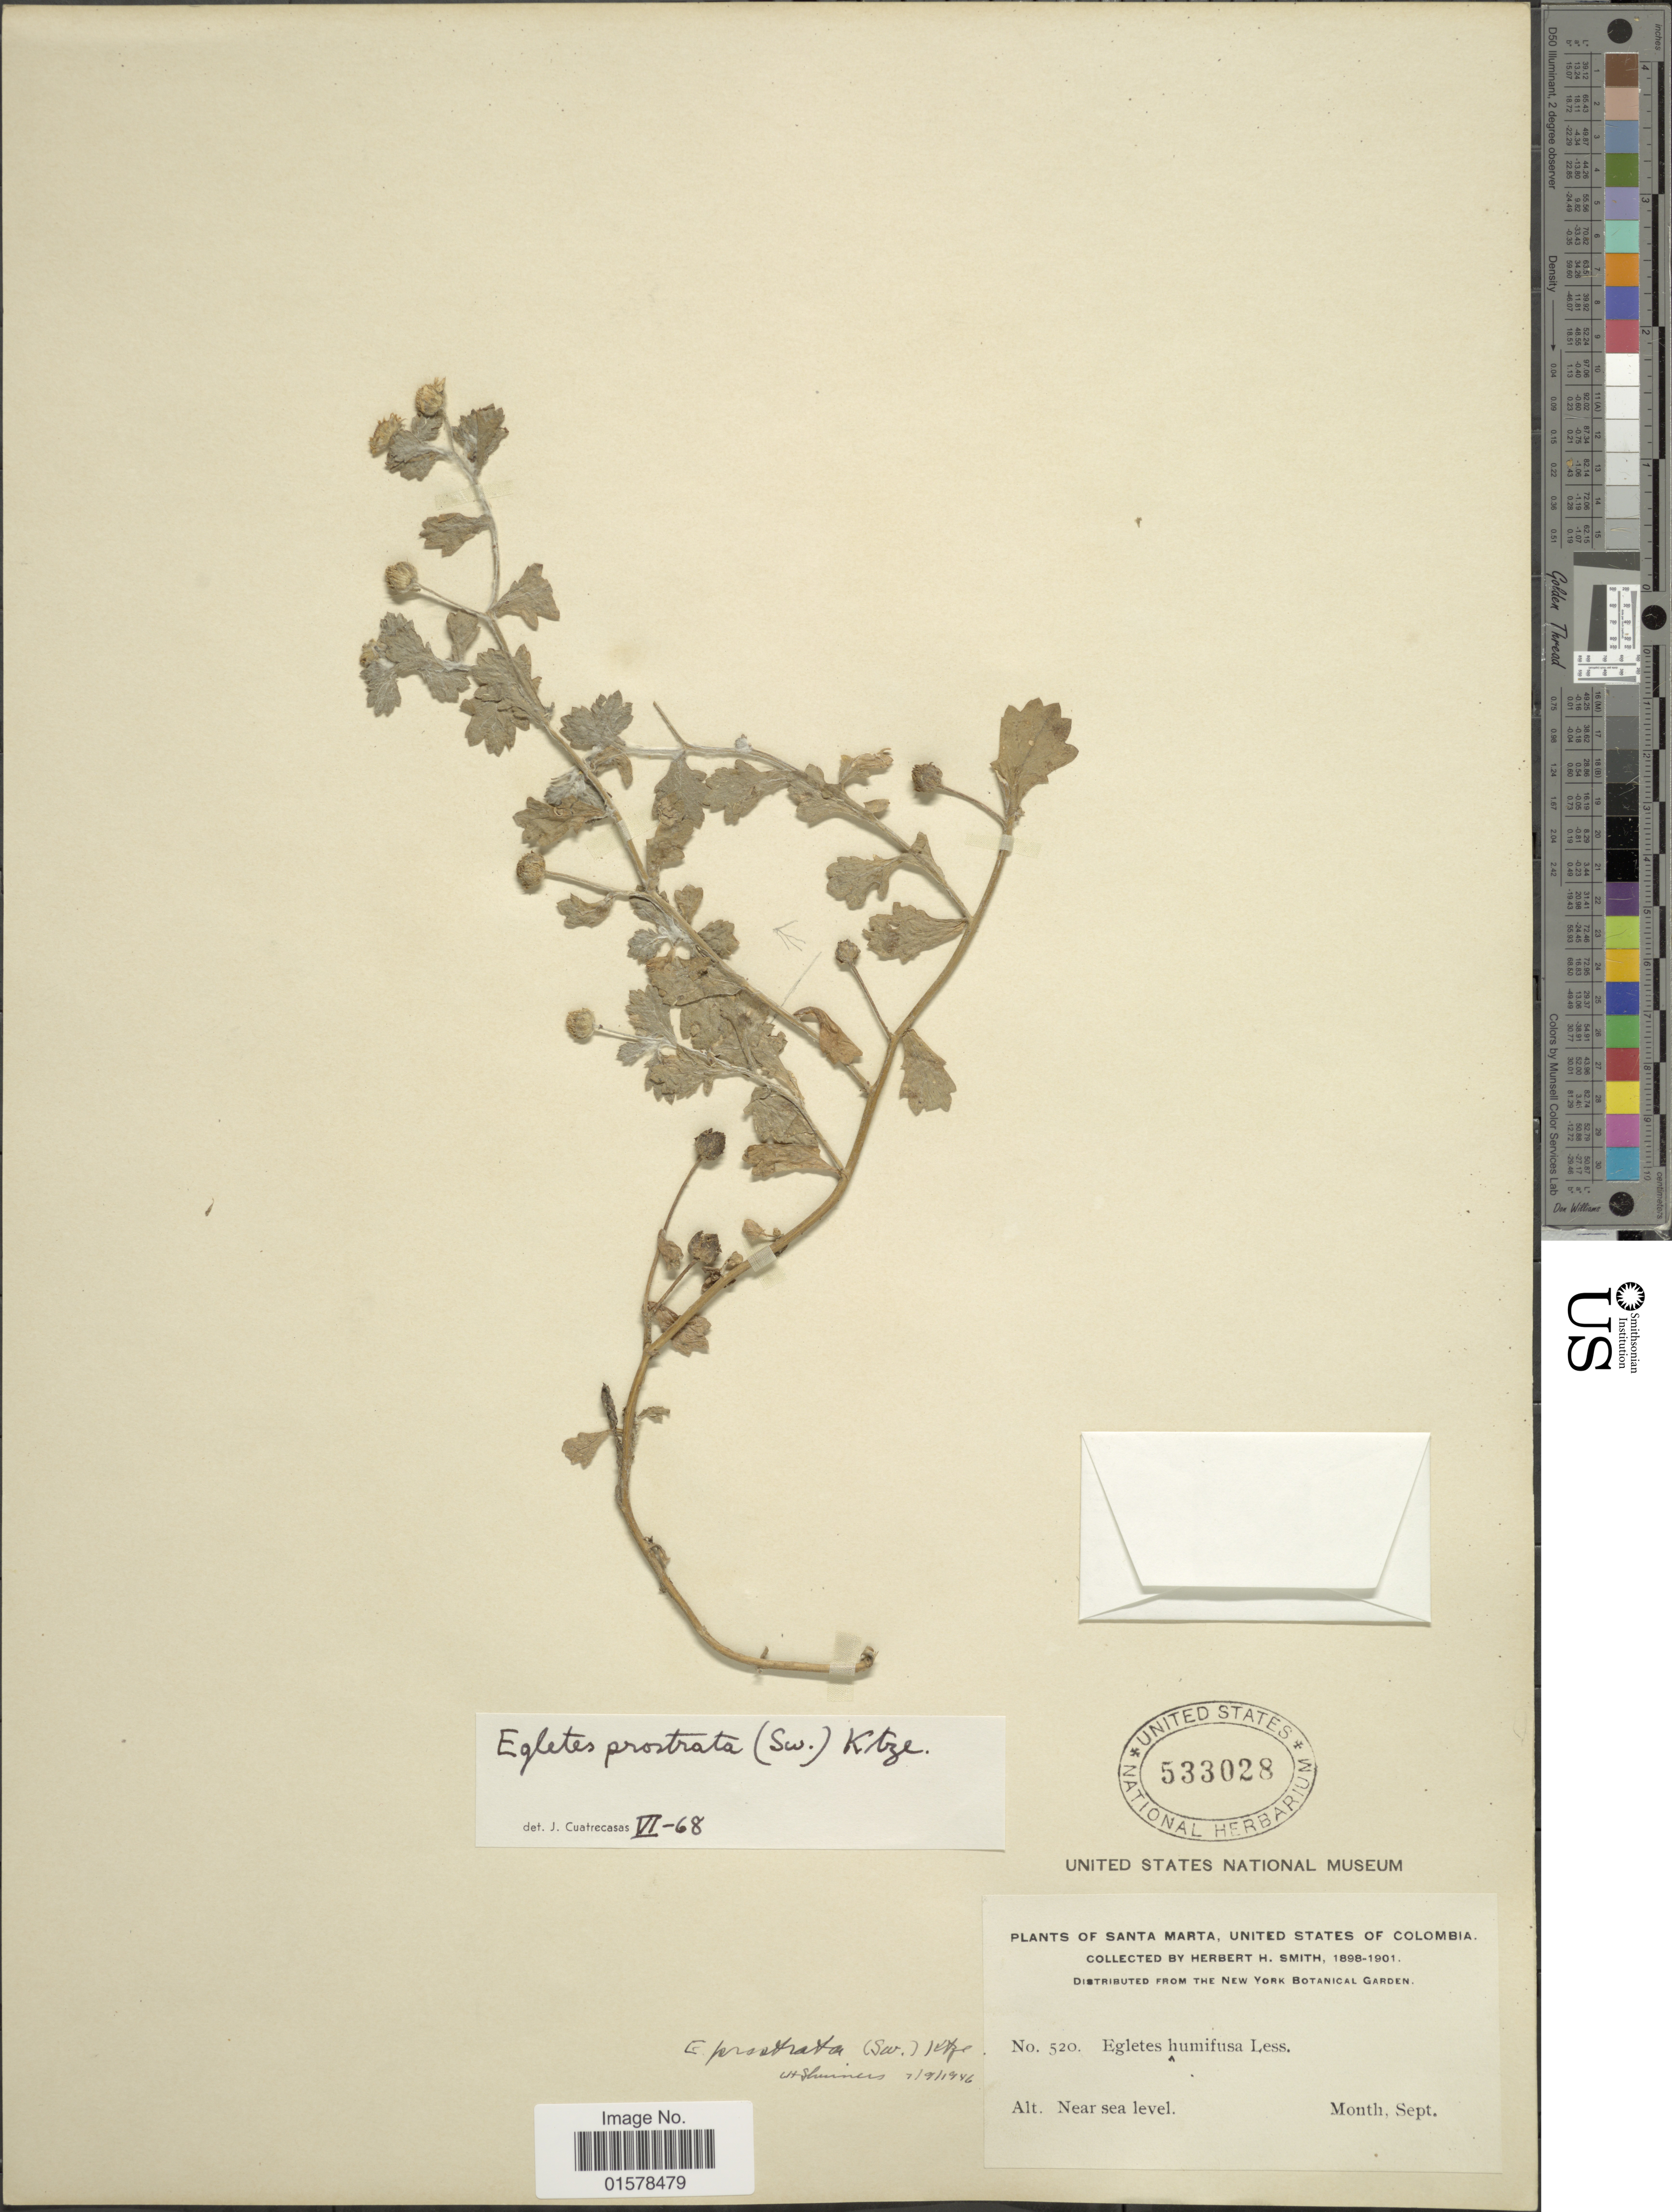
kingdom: Plantae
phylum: Tracheophyta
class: Magnoliopsida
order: Asterales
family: Asteraceae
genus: Egletes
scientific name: Egletes prostrata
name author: (Sw.) Kuntze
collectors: Herbert H. Smith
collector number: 520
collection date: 1898-09/1901-09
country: Colombia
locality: Santa Marta, United States of Colombia.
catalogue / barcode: US 533028